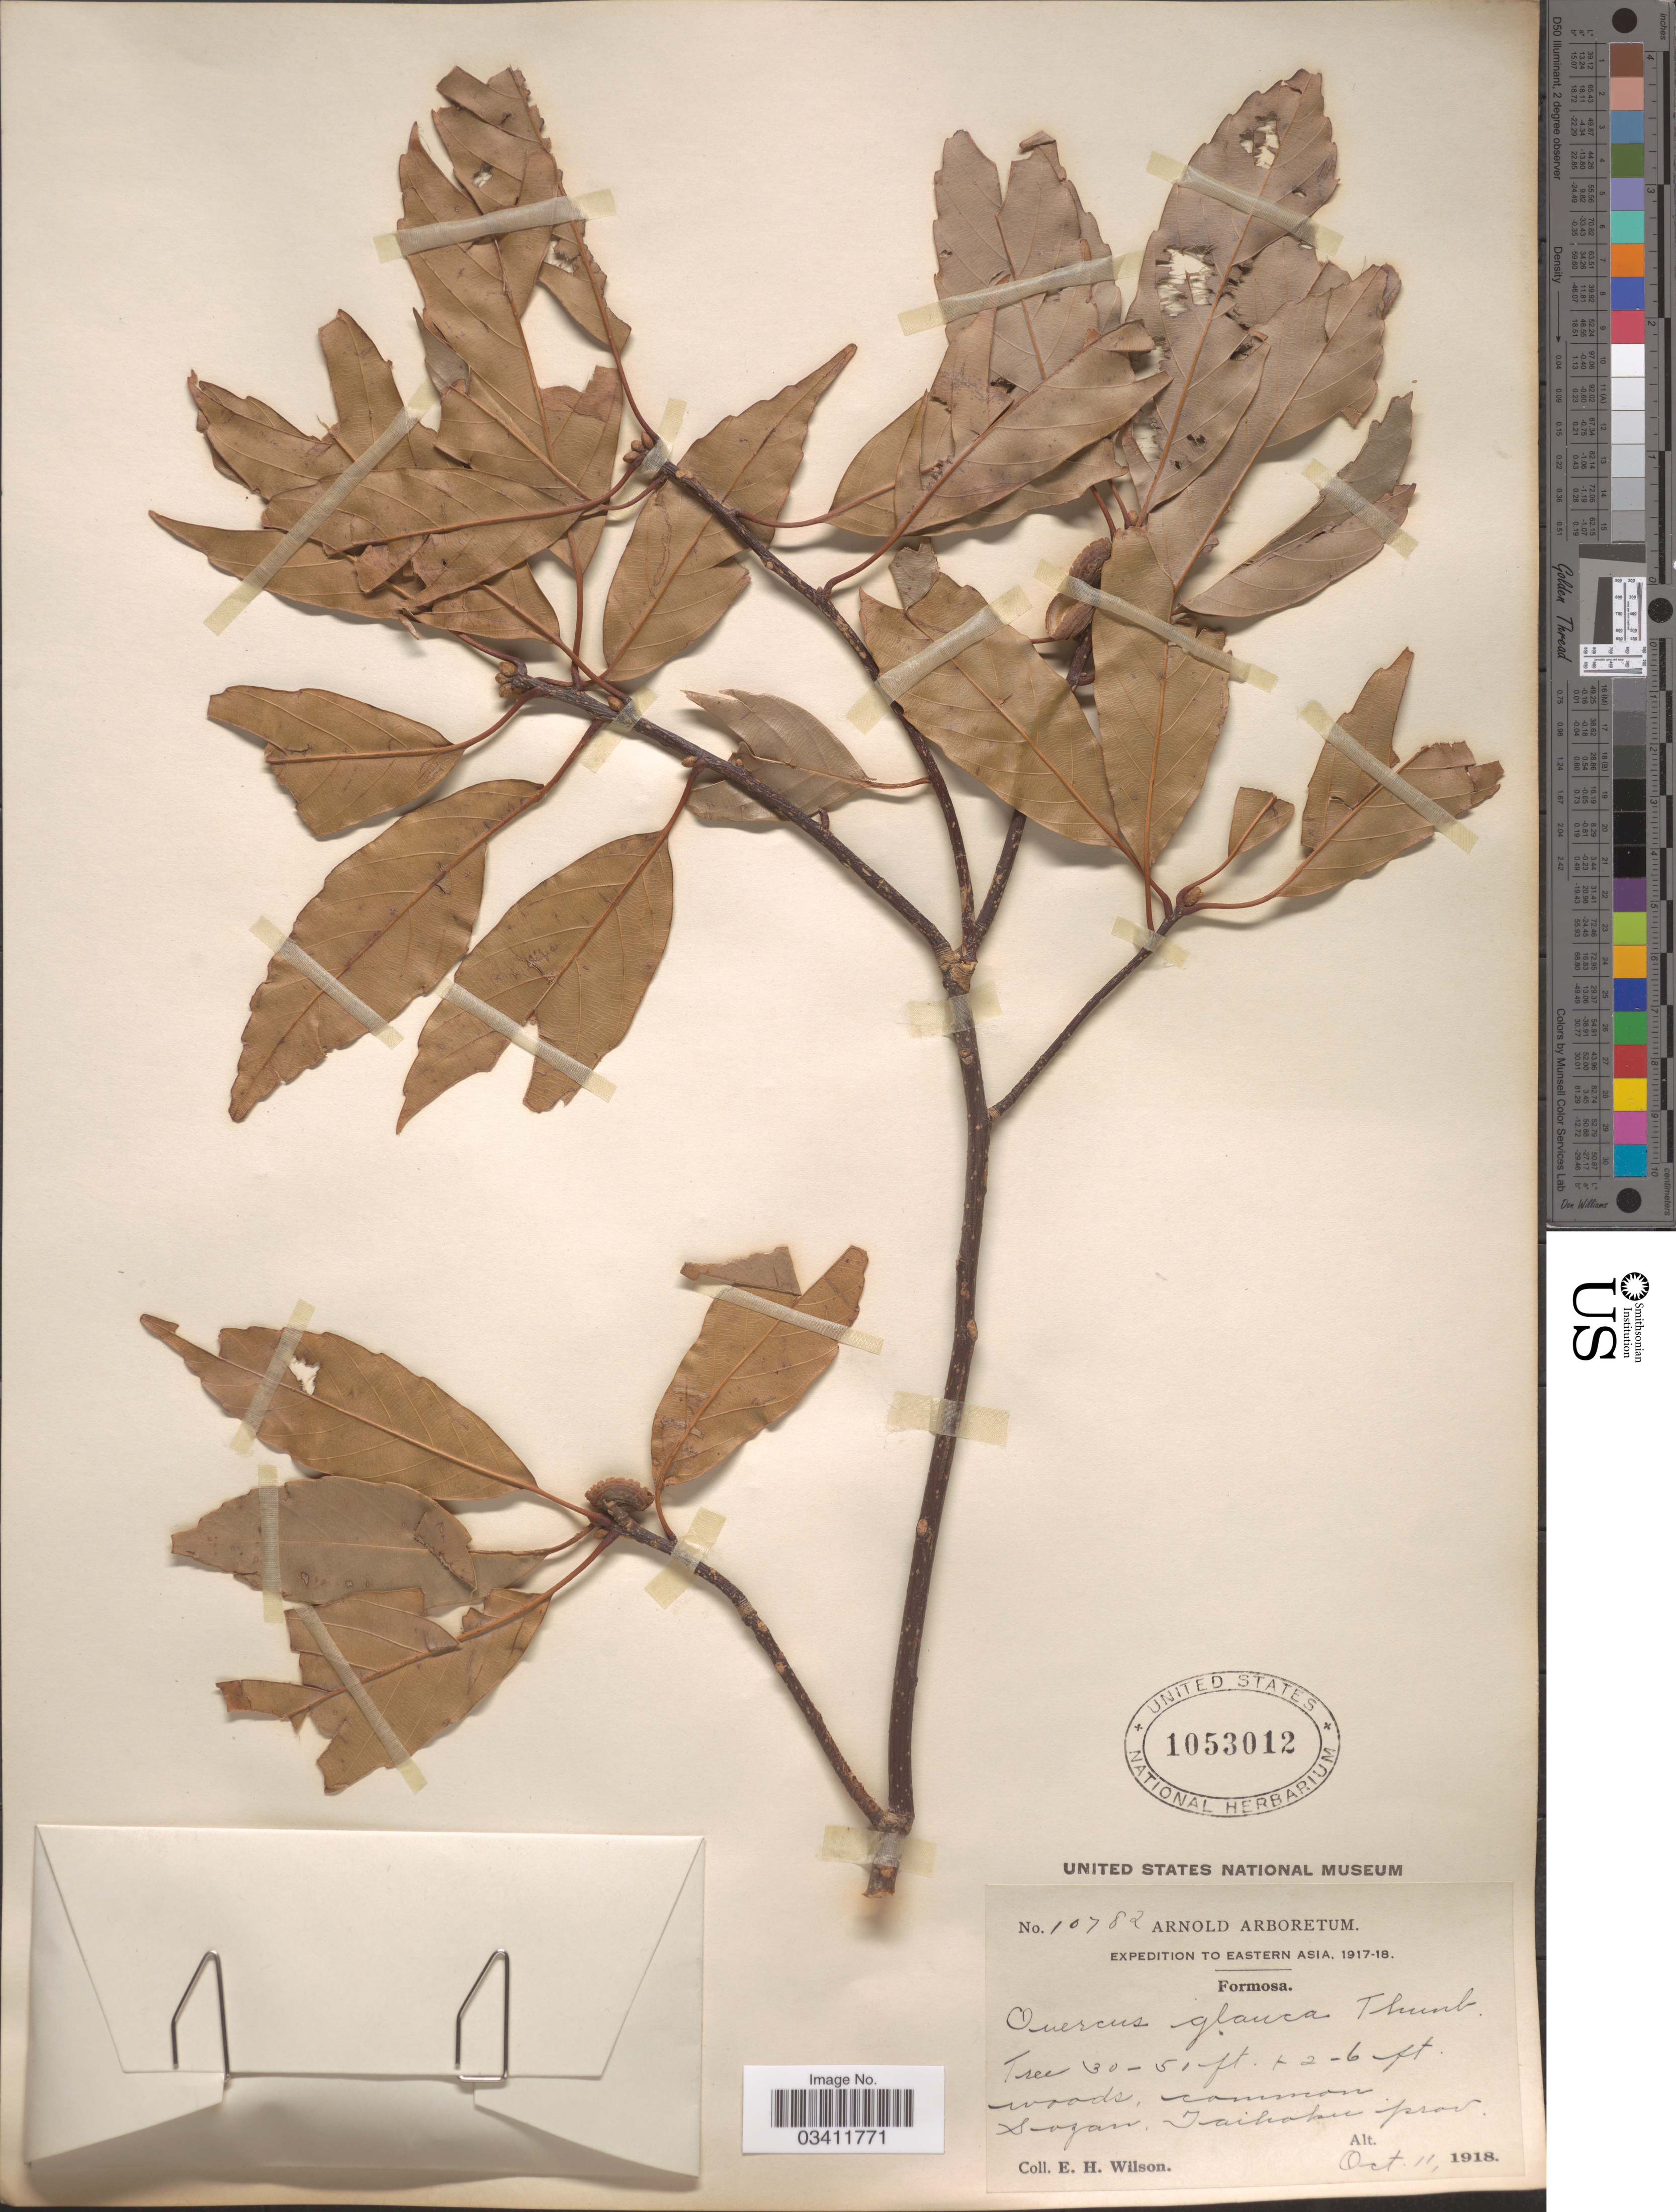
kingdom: Plantae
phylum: Tracheophyta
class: Magnoliopsida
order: Fagales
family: Fagaceae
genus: Quercus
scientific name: Quercus glauca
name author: Thunb.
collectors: E. Wilson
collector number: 10782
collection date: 1918-10-11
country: Taiwan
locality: Formosa. Sozan, Taihoku prov.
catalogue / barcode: US 1053012